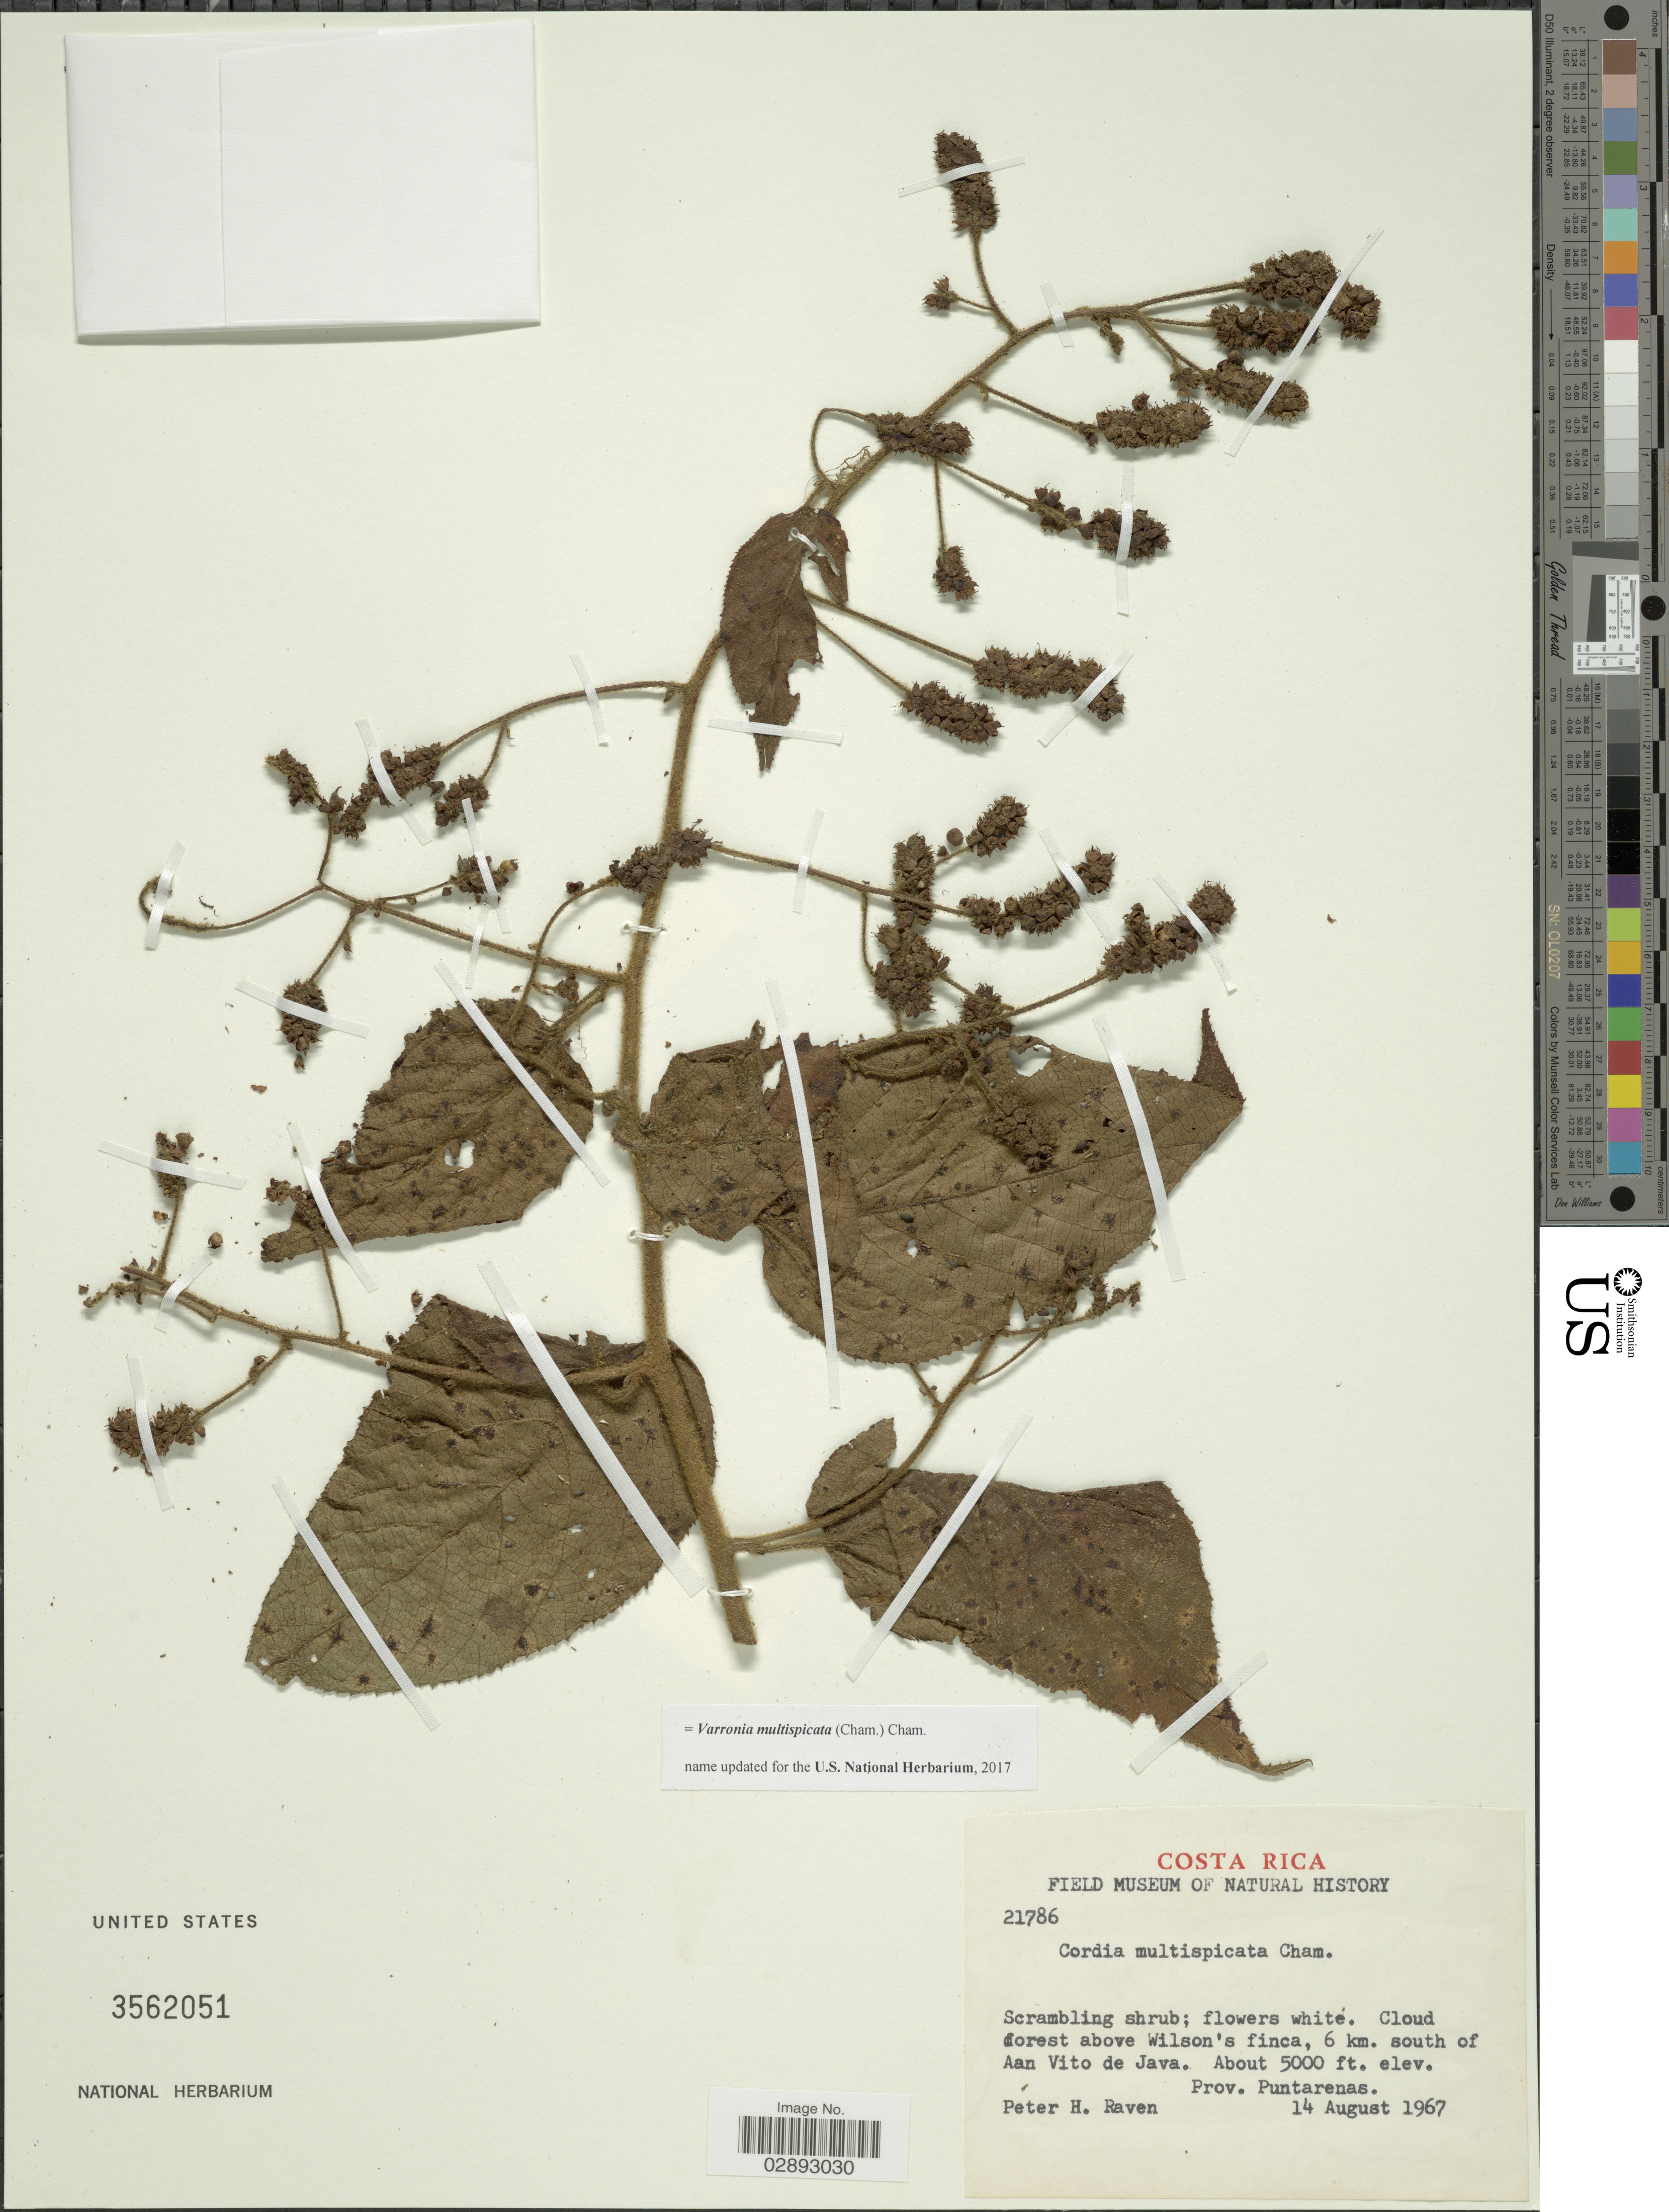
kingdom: Plantae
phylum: Tracheophyta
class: Magnoliopsida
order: Boraginales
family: Cordiaceae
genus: Varronia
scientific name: Varronia multispicata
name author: (Cham.) Cham.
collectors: P. Raven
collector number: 21786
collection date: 1967-08-14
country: Costa Rica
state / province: Puntarenas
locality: Cloud forest above Wilson's finca, 6 km. south of Aan Vito de Java. Prov. Puntarenas.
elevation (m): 1524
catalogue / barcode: US 3562051